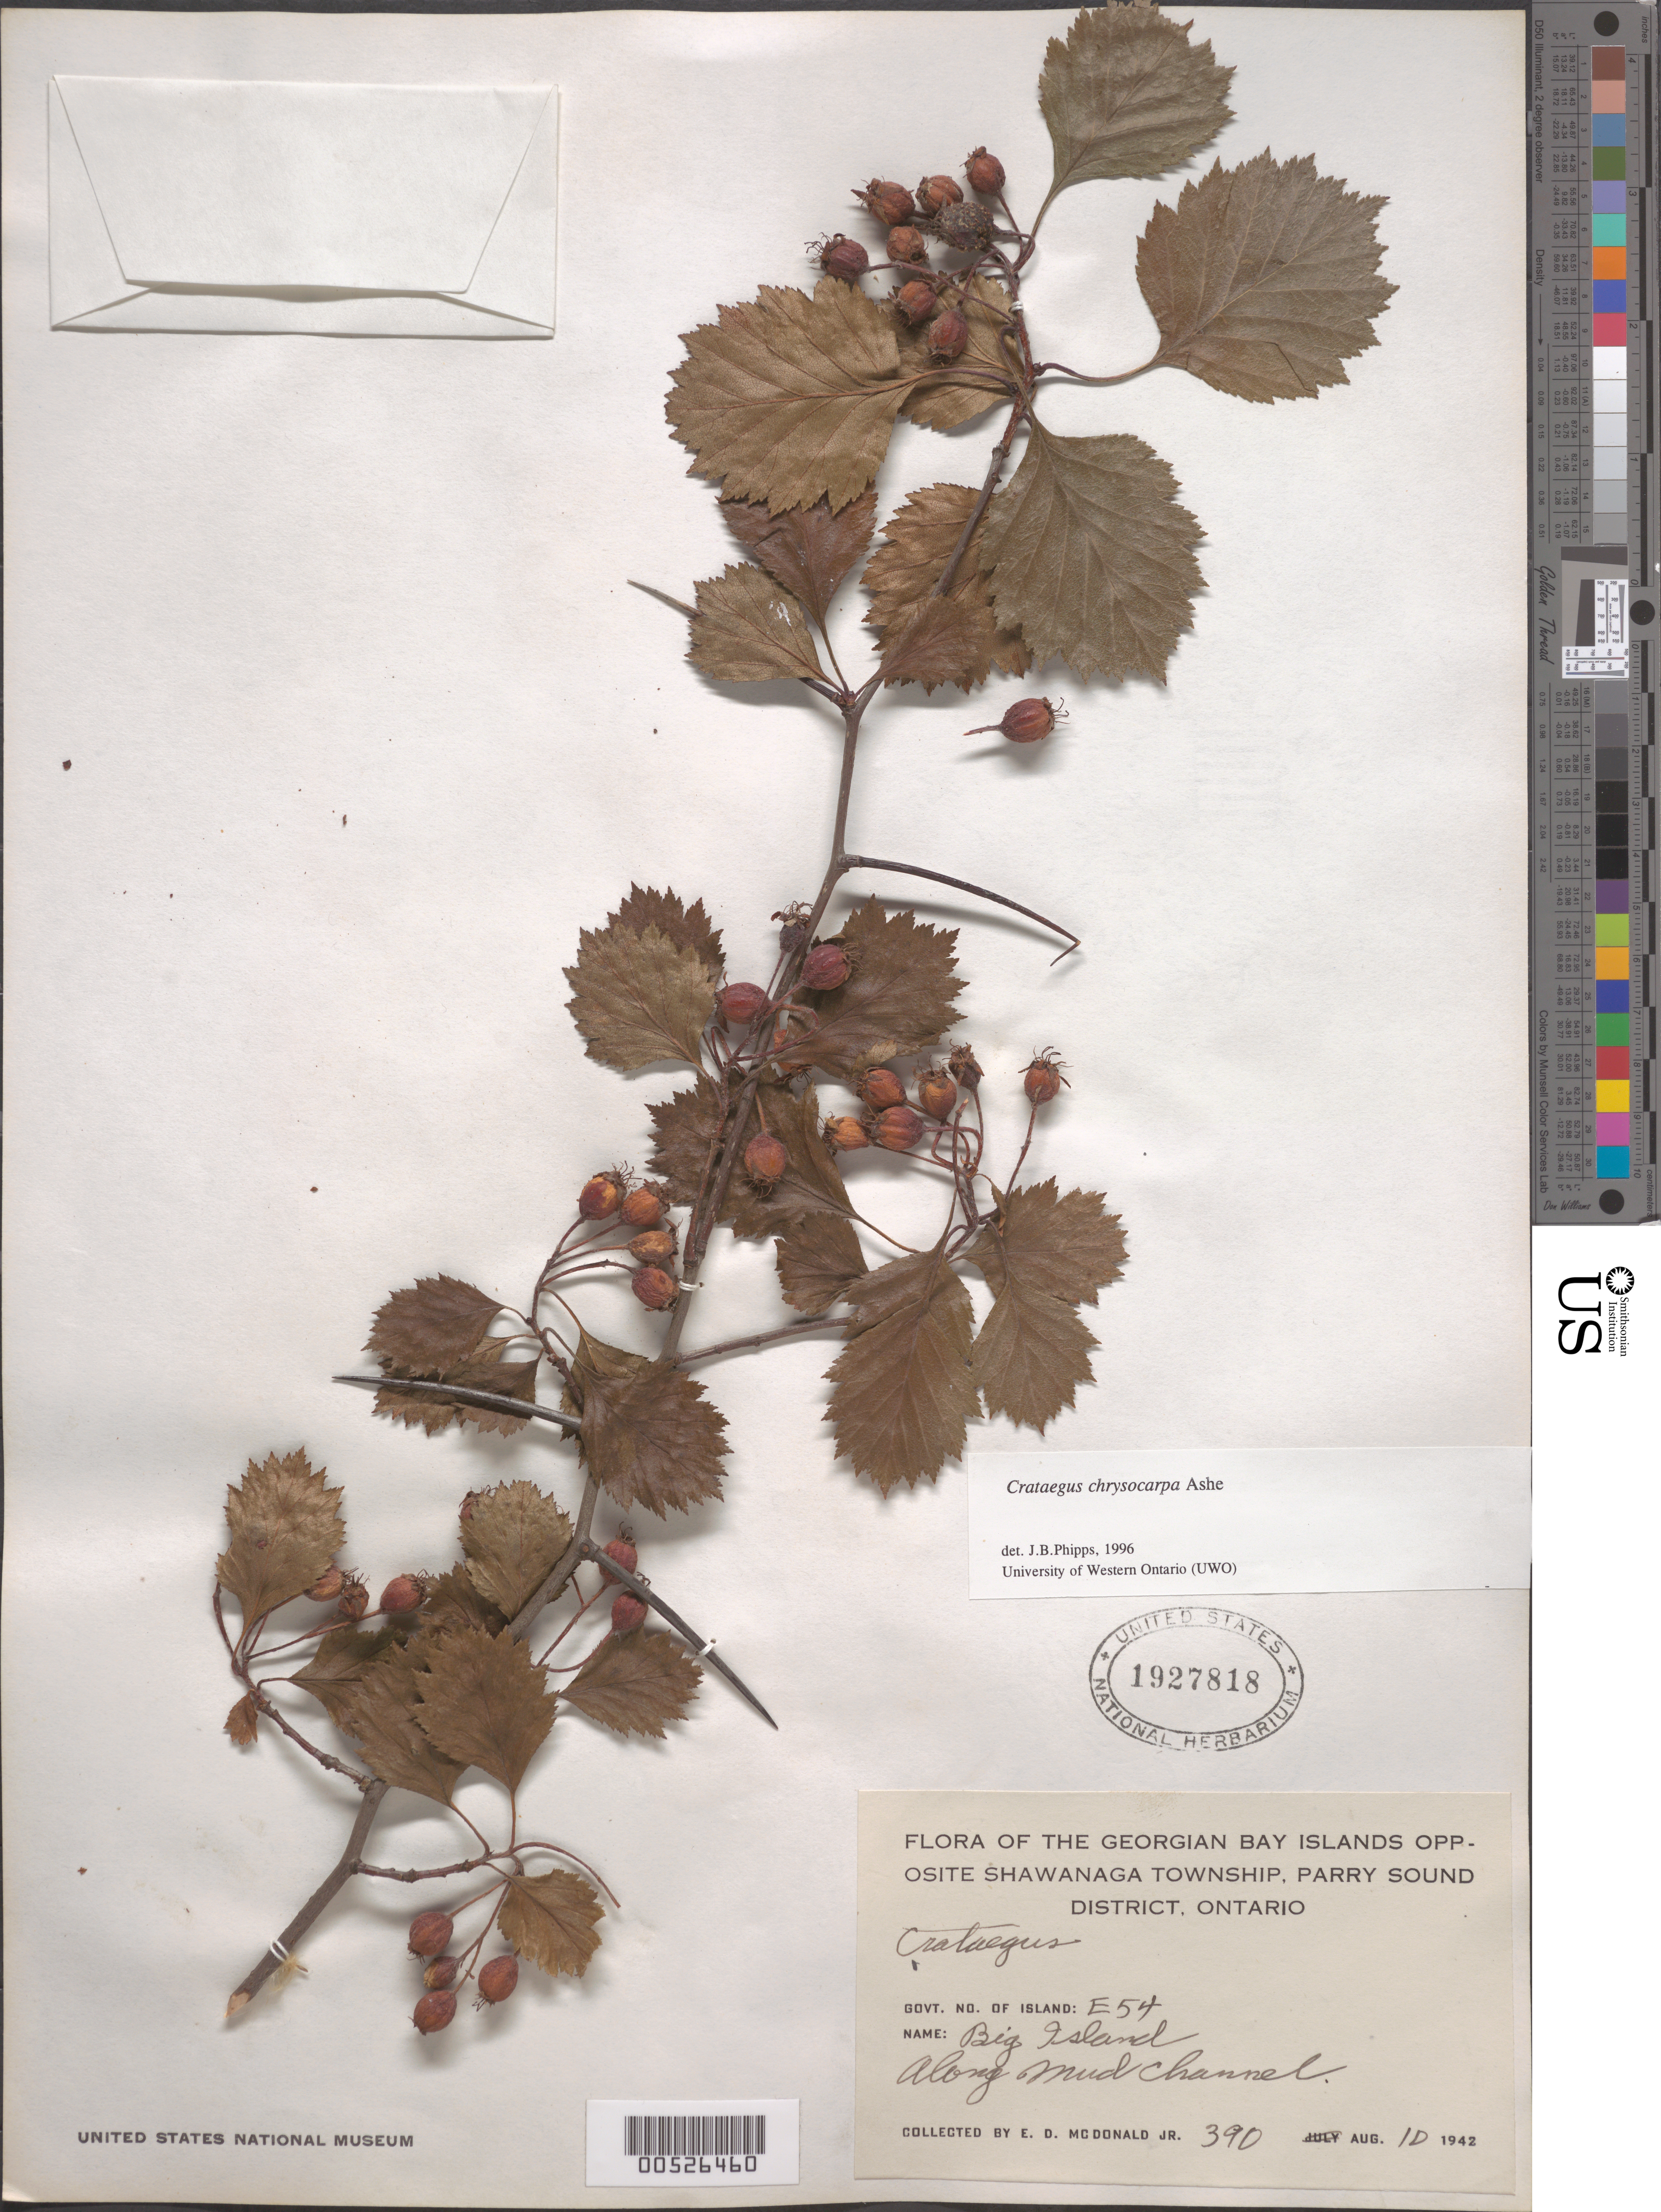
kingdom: Plantae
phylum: Tracheophyta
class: Magnoliopsida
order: Rosales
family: Rosaceae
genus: Crataegus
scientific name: Crataegus chrysocarpa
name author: Ashe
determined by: Phipps, James B., (UWO), University of Western Ontario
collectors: E. D. McDonald Jr.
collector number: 390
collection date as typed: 10 Aug 1942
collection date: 1942-08-10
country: Canada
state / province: Ontario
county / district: Parry Sound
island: Big Island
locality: Govt name of Island: E54. [County questionable]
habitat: along mud channel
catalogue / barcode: US 1927818